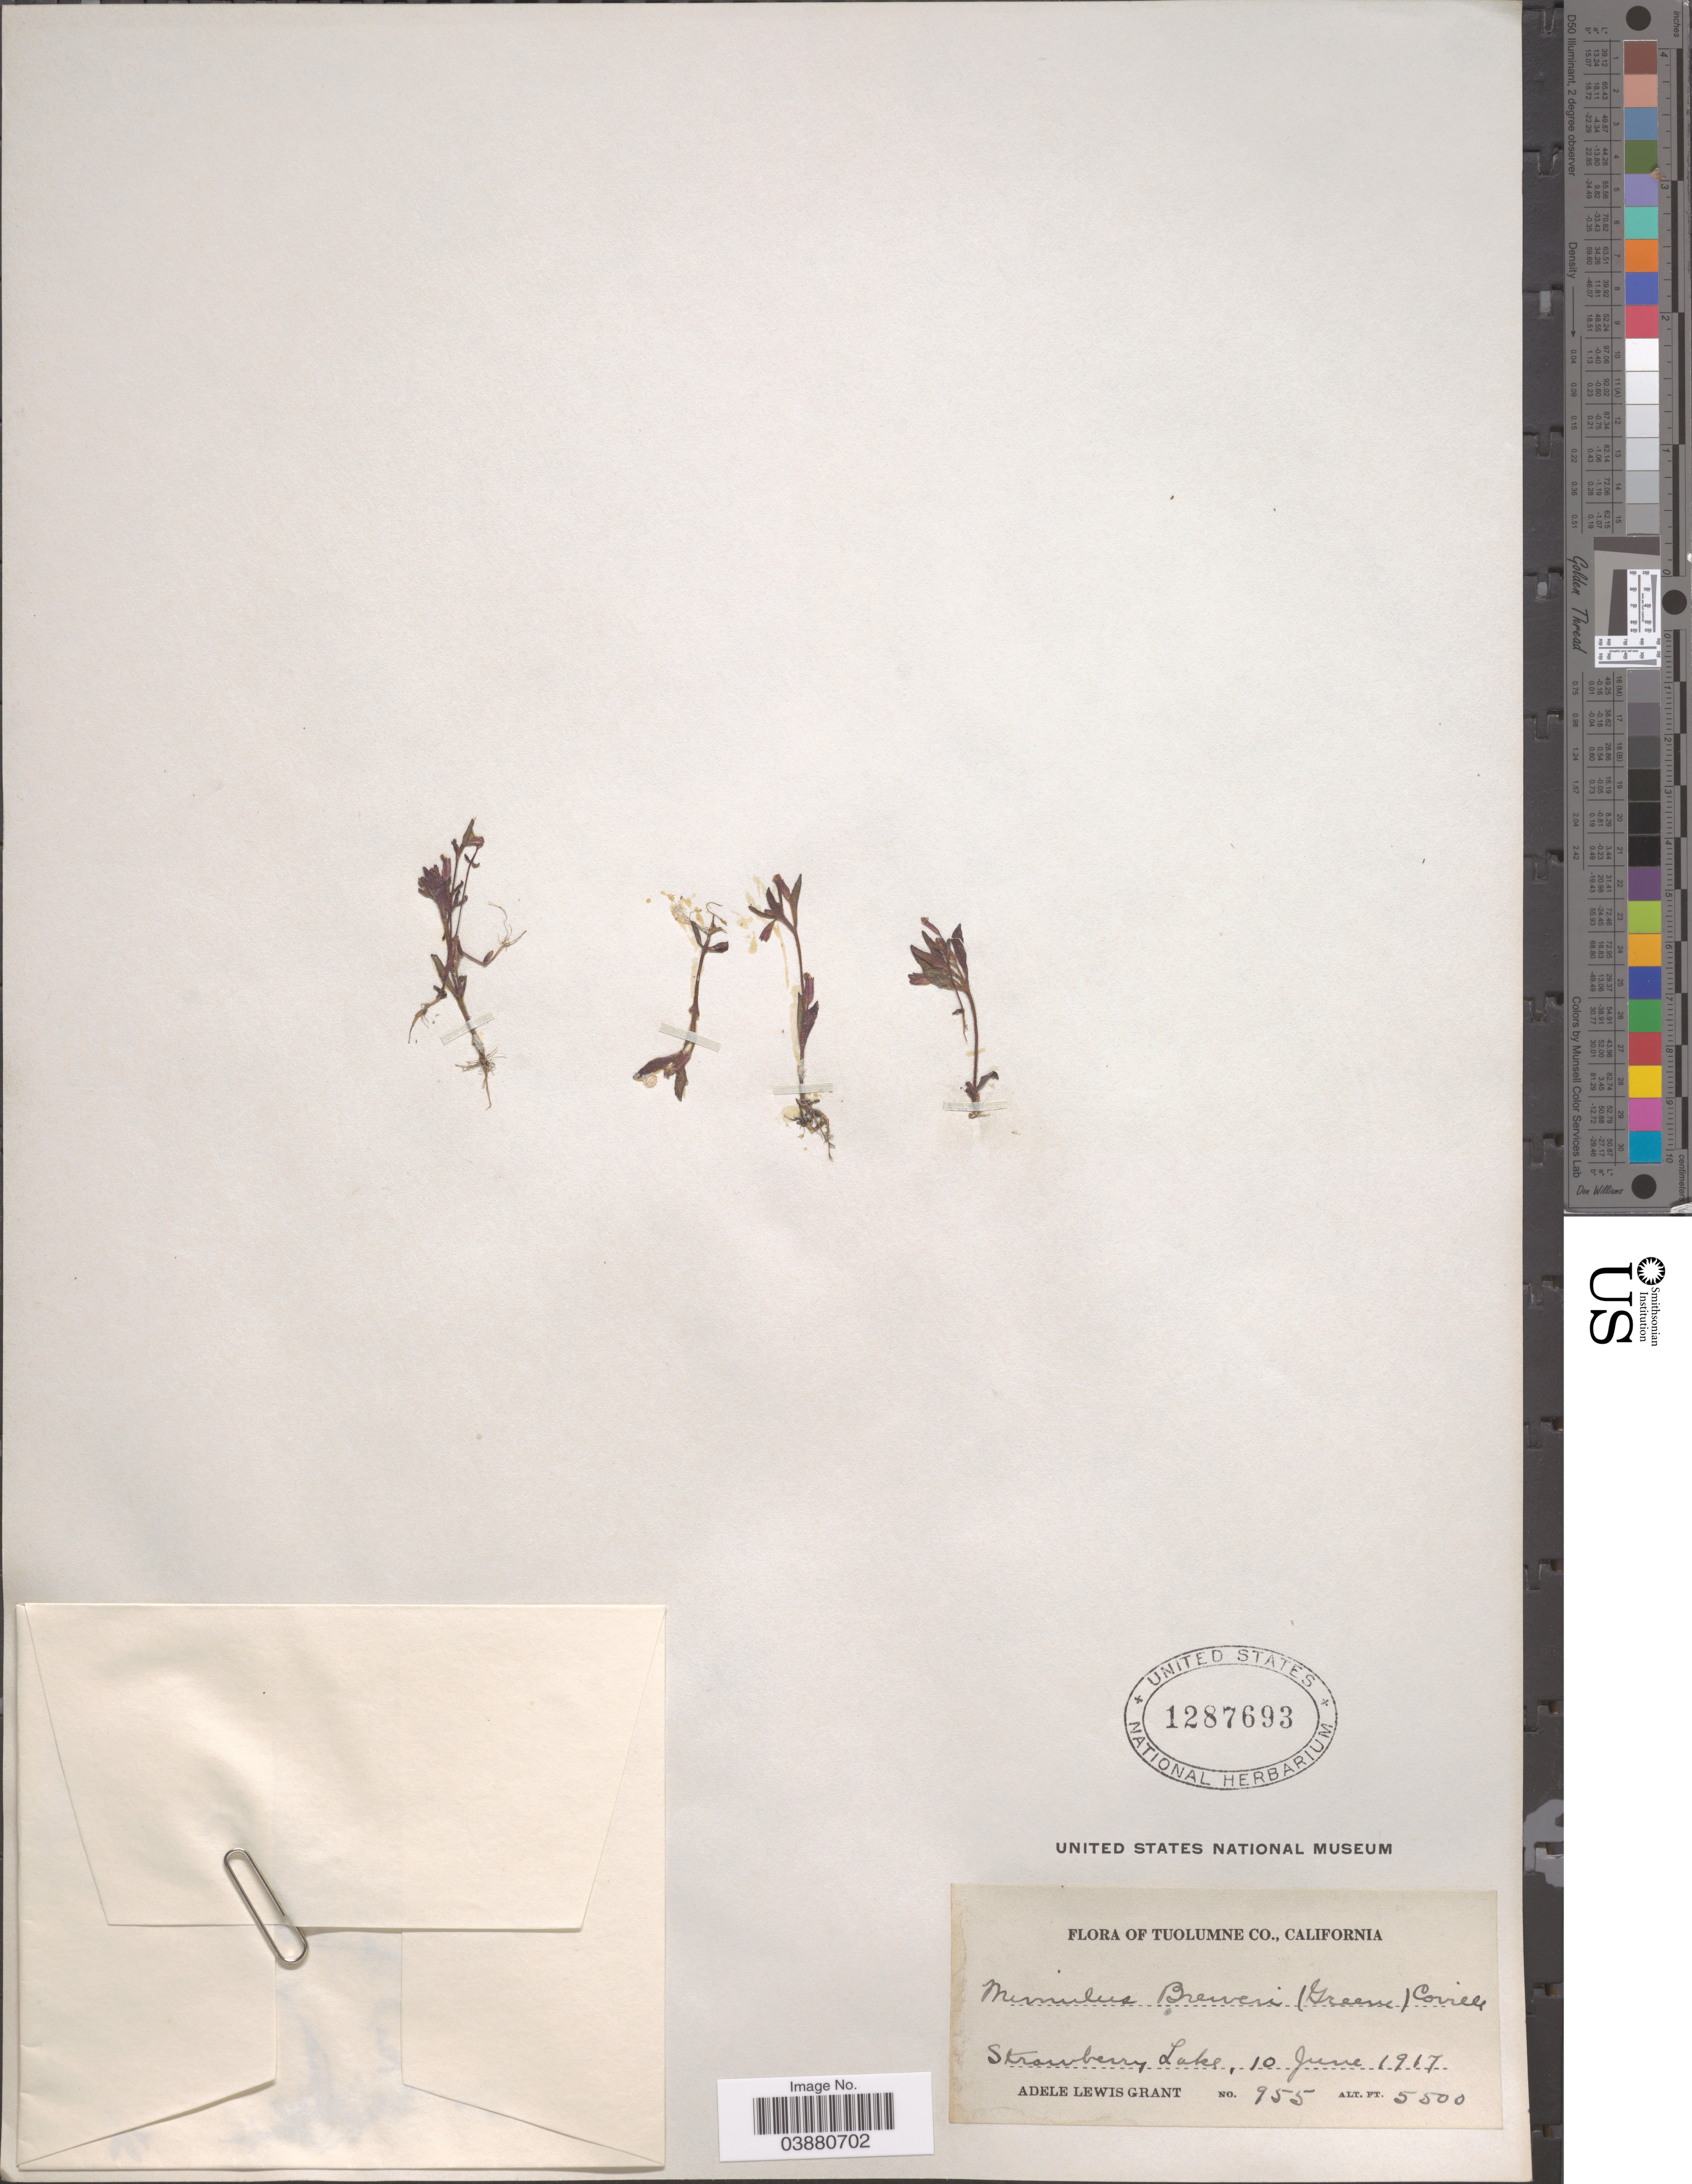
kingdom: Plantae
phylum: Tracheophyta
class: Magnoliopsida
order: Lamiales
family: Phrymaceae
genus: Mimulus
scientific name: Mimulus breweri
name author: (Greene) Coville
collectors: A. L. Grant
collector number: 955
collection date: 1917-06-10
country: United States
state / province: California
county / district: Tuolumne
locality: Tuolumne Co. Strawberry Lake.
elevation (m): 1676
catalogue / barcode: US 1287693